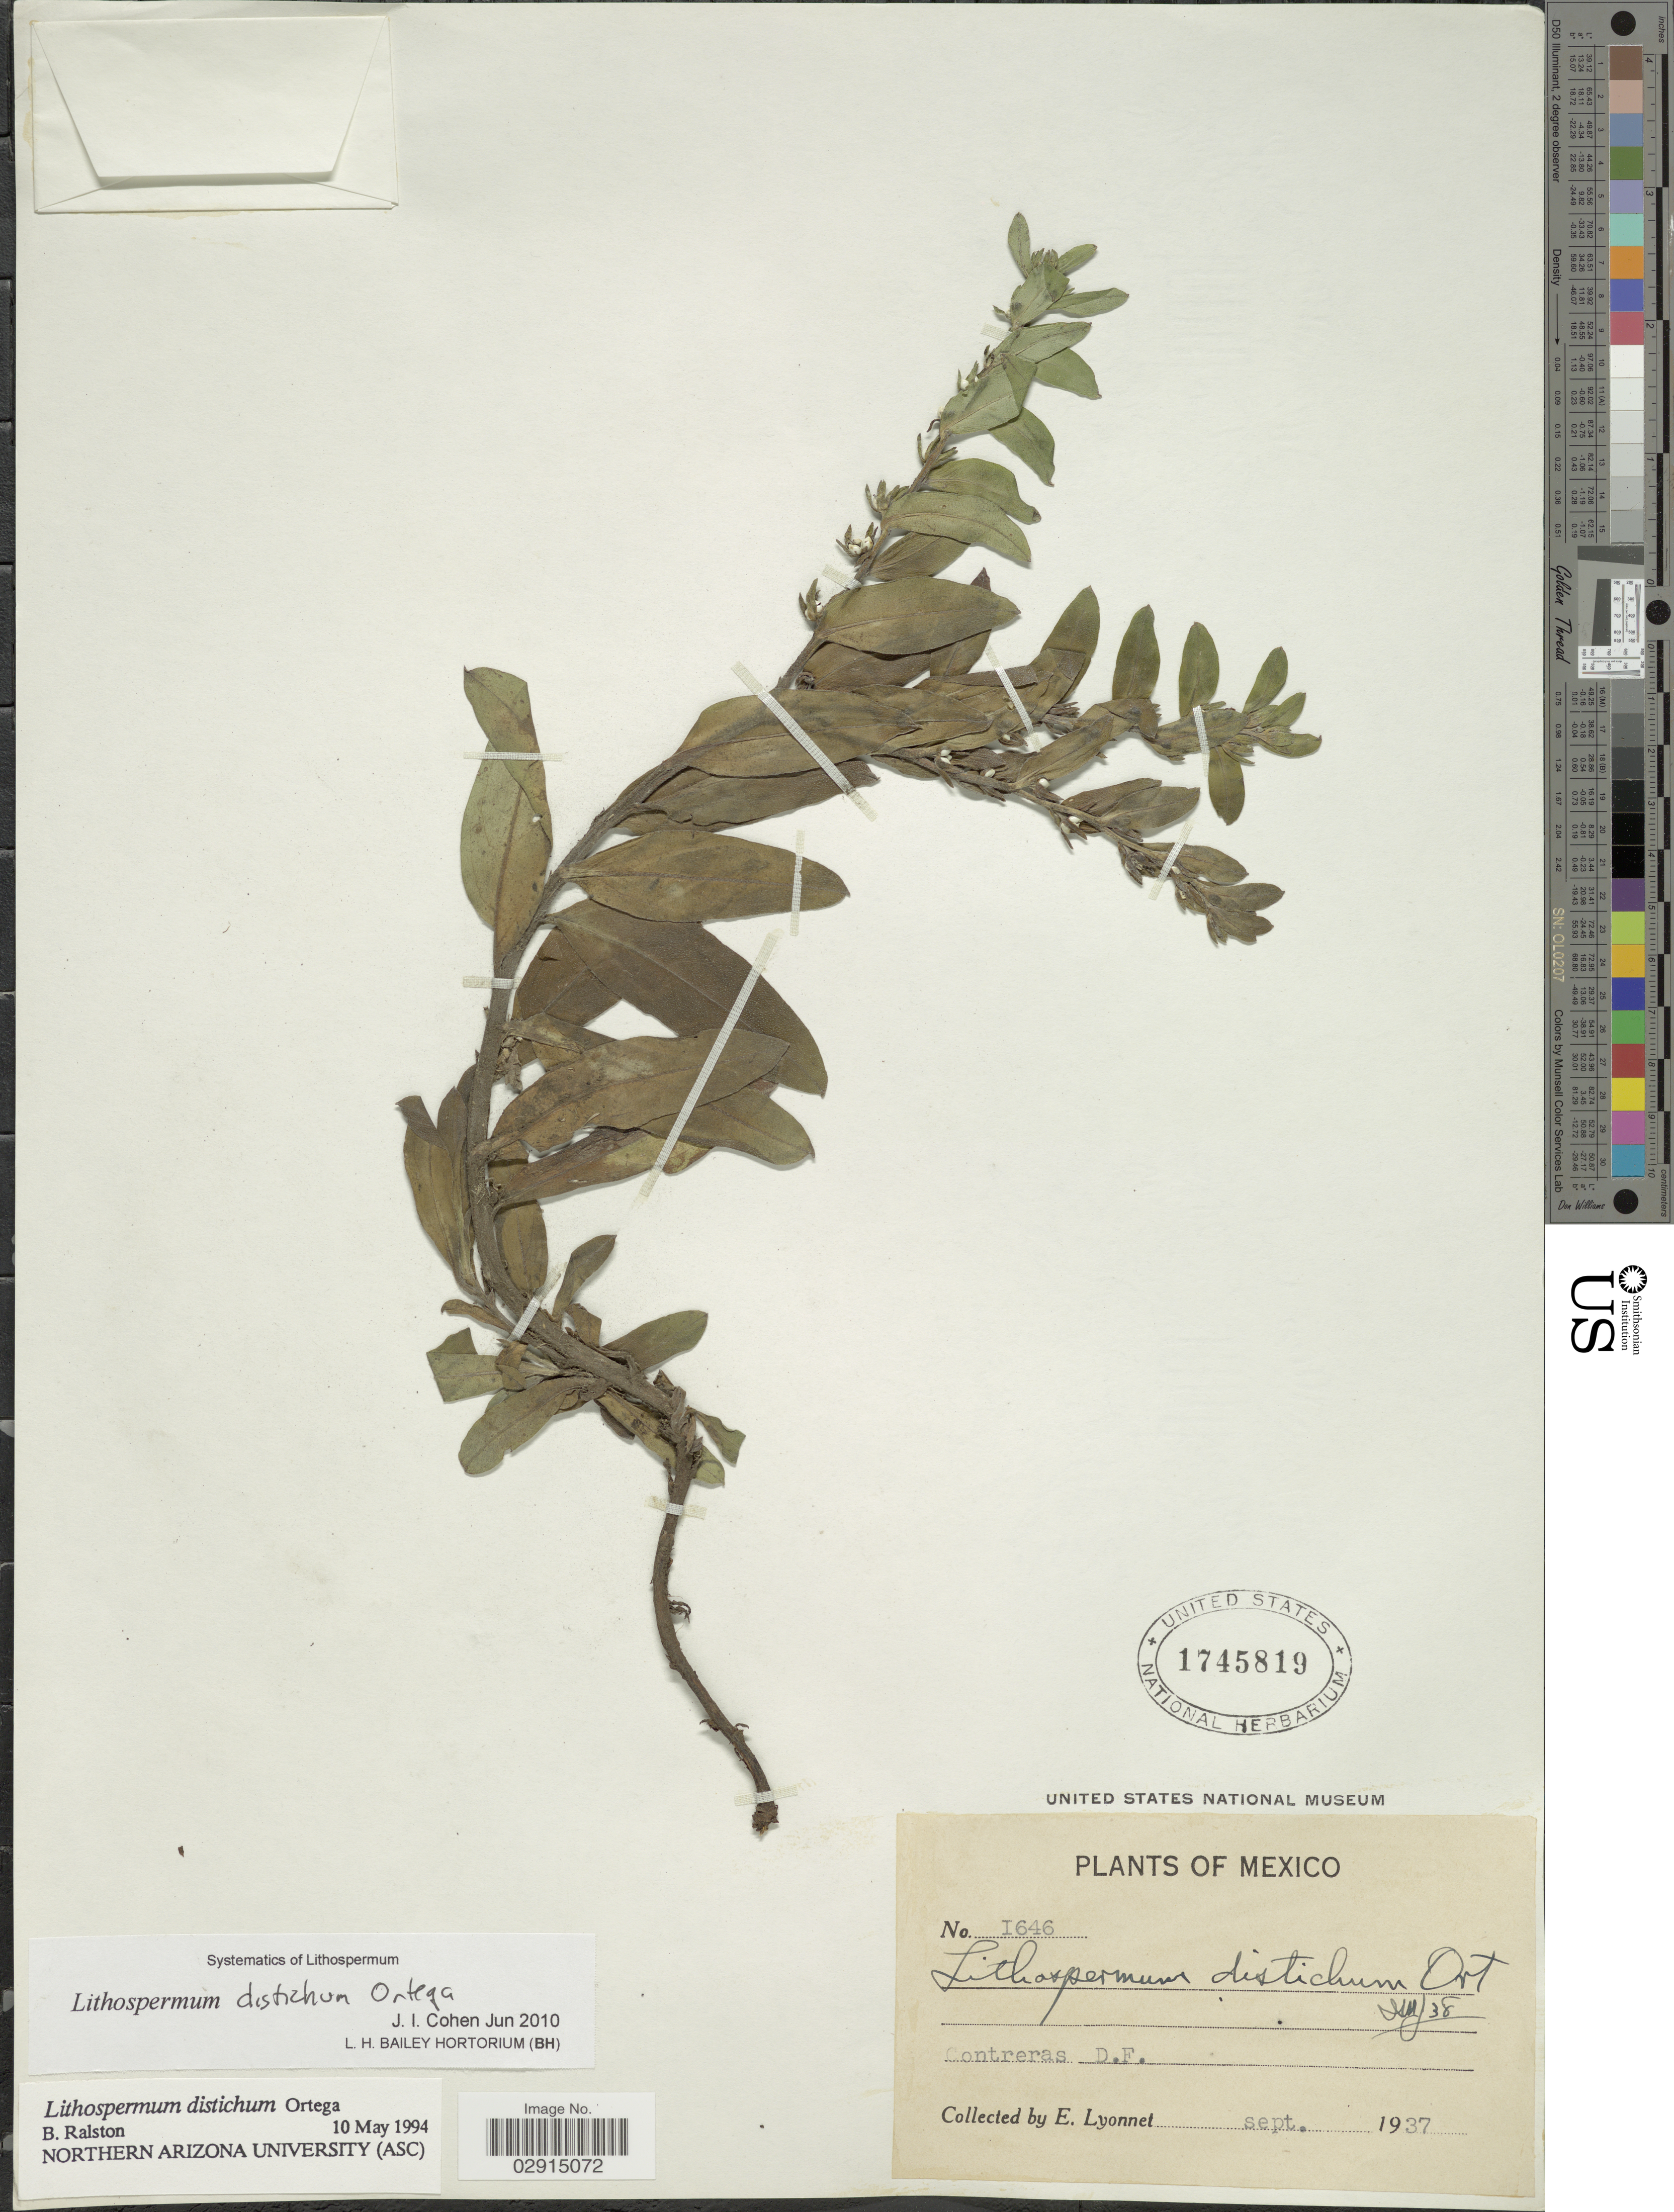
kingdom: Plantae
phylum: Tracheophyta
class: Magnoliopsida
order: Boraginales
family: Boraginaceae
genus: Lithospermum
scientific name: Lithospermum distichum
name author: Ortega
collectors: E. Lyonnet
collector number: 1646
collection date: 1937-09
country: Mexico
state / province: Distrito Federal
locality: Contreras, D.F.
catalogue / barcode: US 1745819